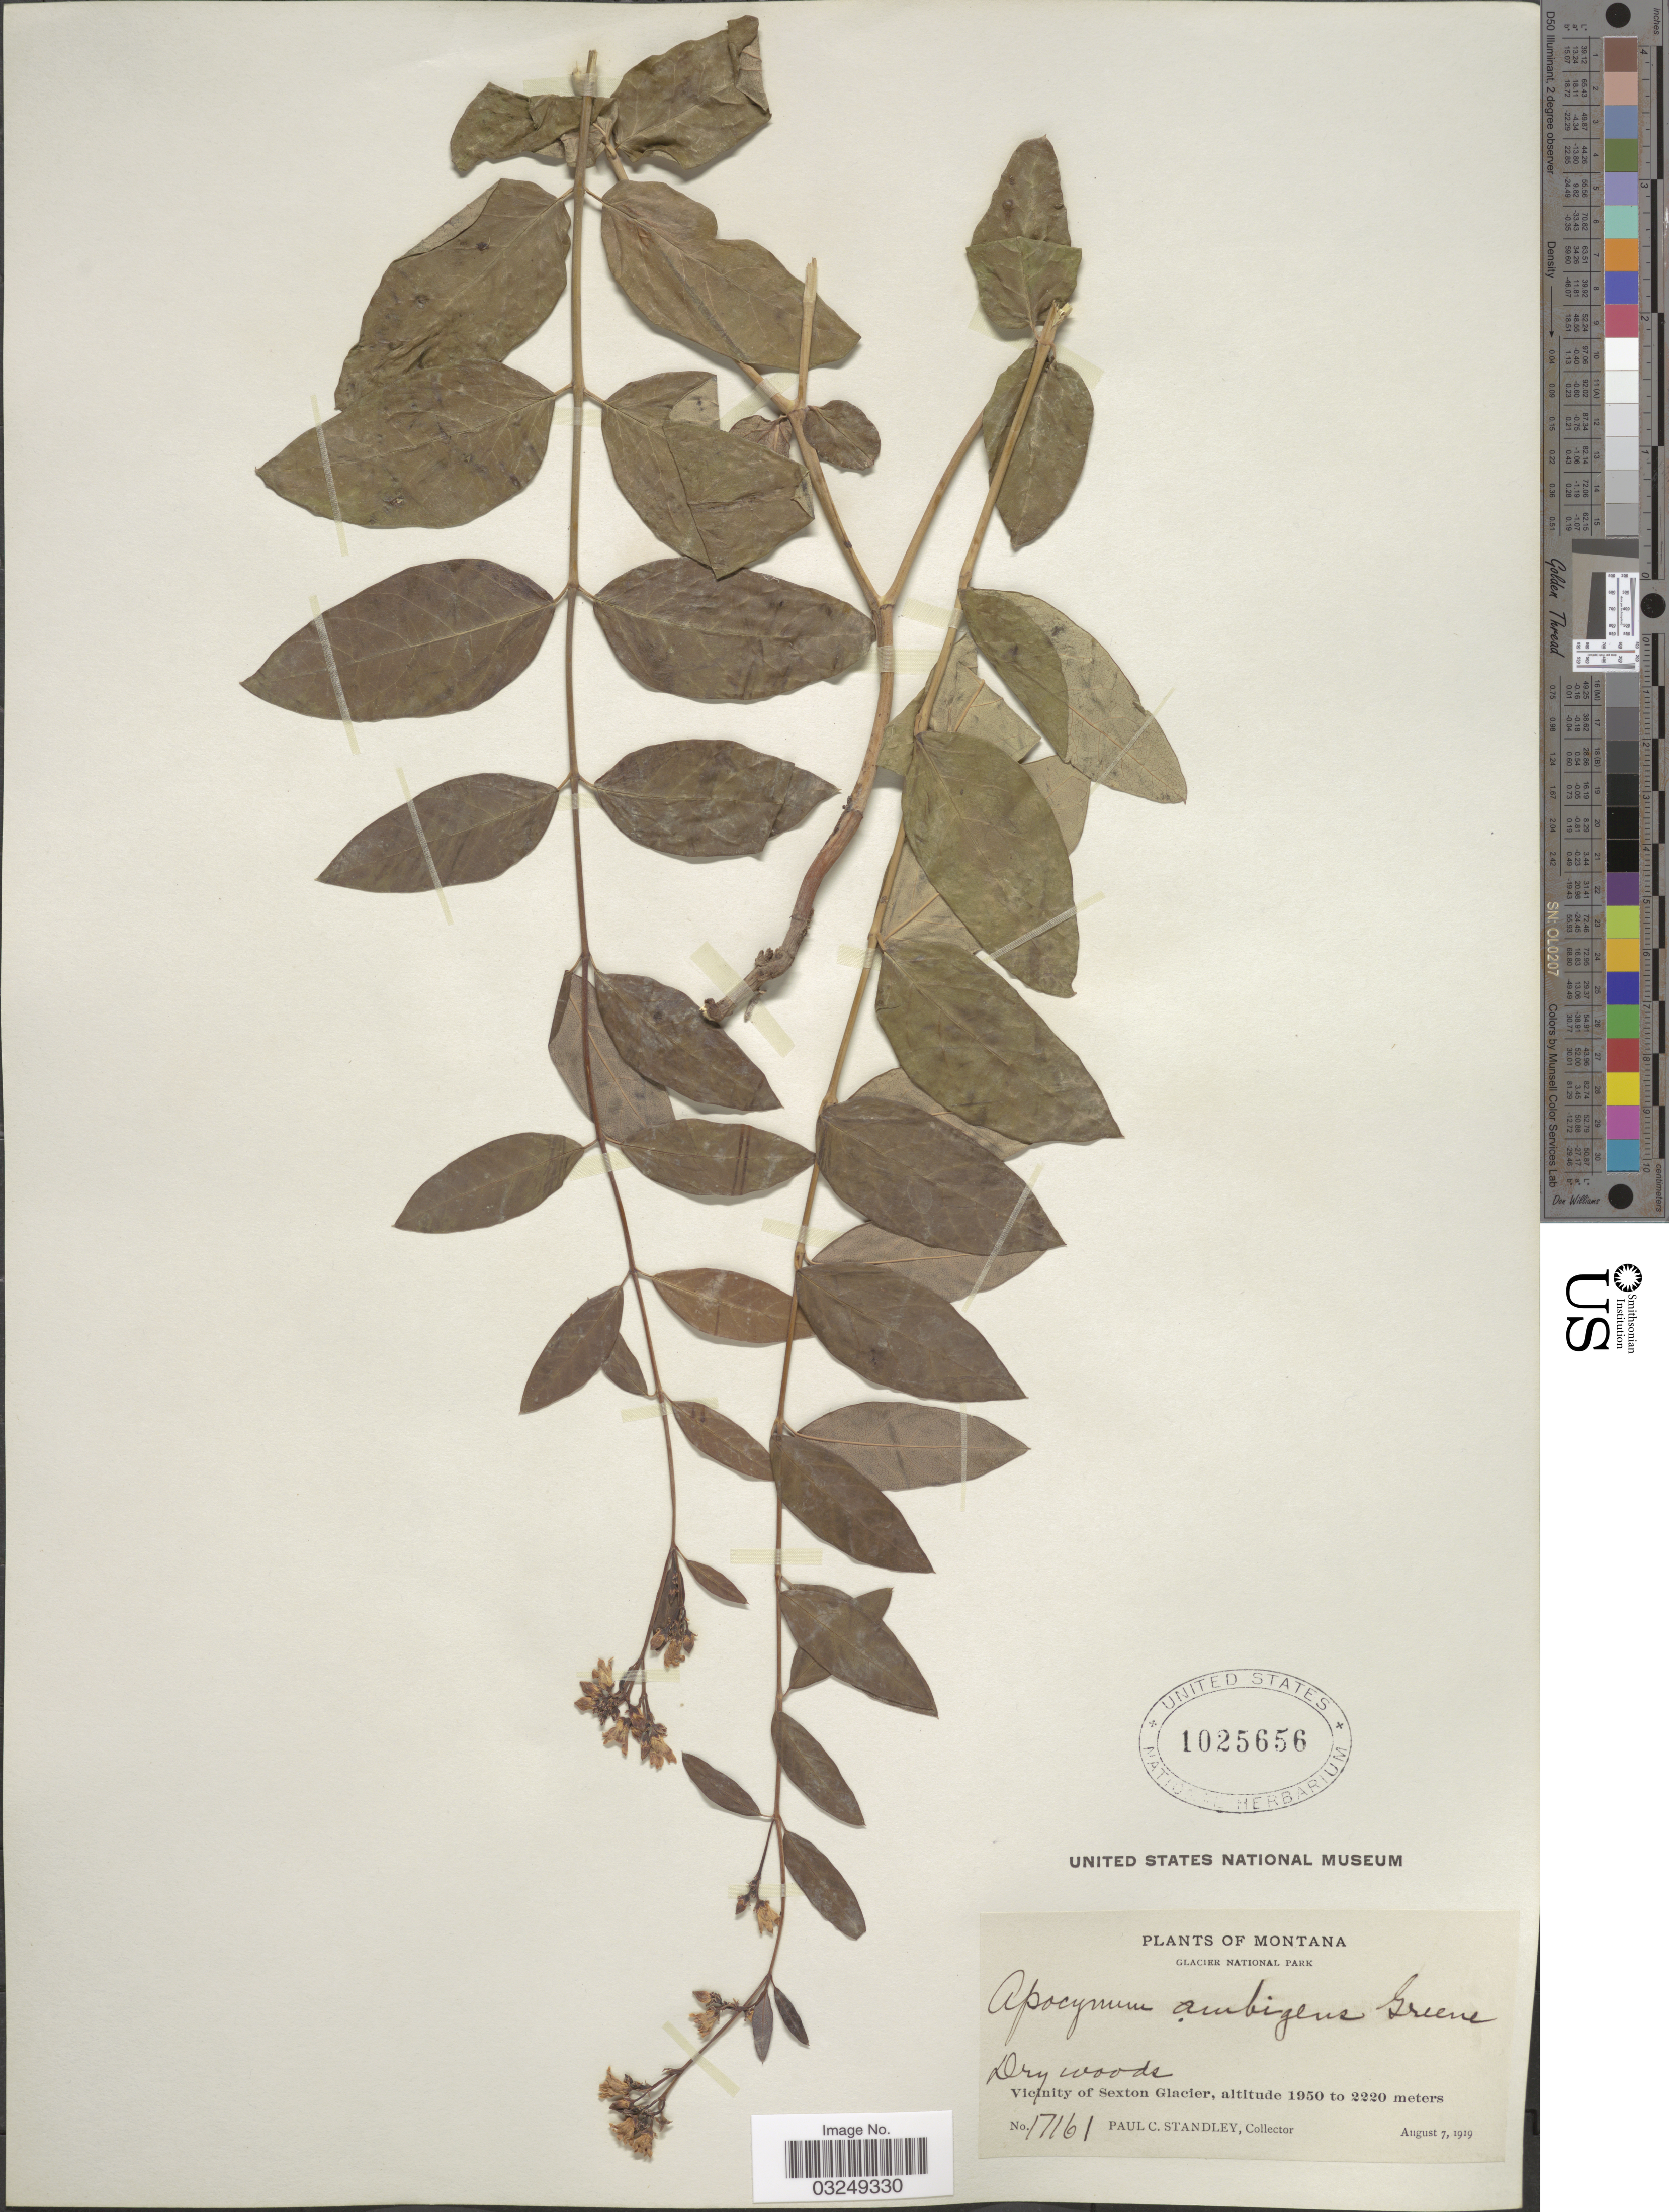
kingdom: Plantae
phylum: Tracheophyta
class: Magnoliopsida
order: Gentianales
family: Apocynaceae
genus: Apocynum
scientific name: Apocynum ambigens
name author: S.W. Greene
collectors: P. C. Standley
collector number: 17161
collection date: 1919-08-07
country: United States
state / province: Montana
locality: Glacier National Park. Vicinity of Sexton Glacier.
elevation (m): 1950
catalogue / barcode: US 1025656